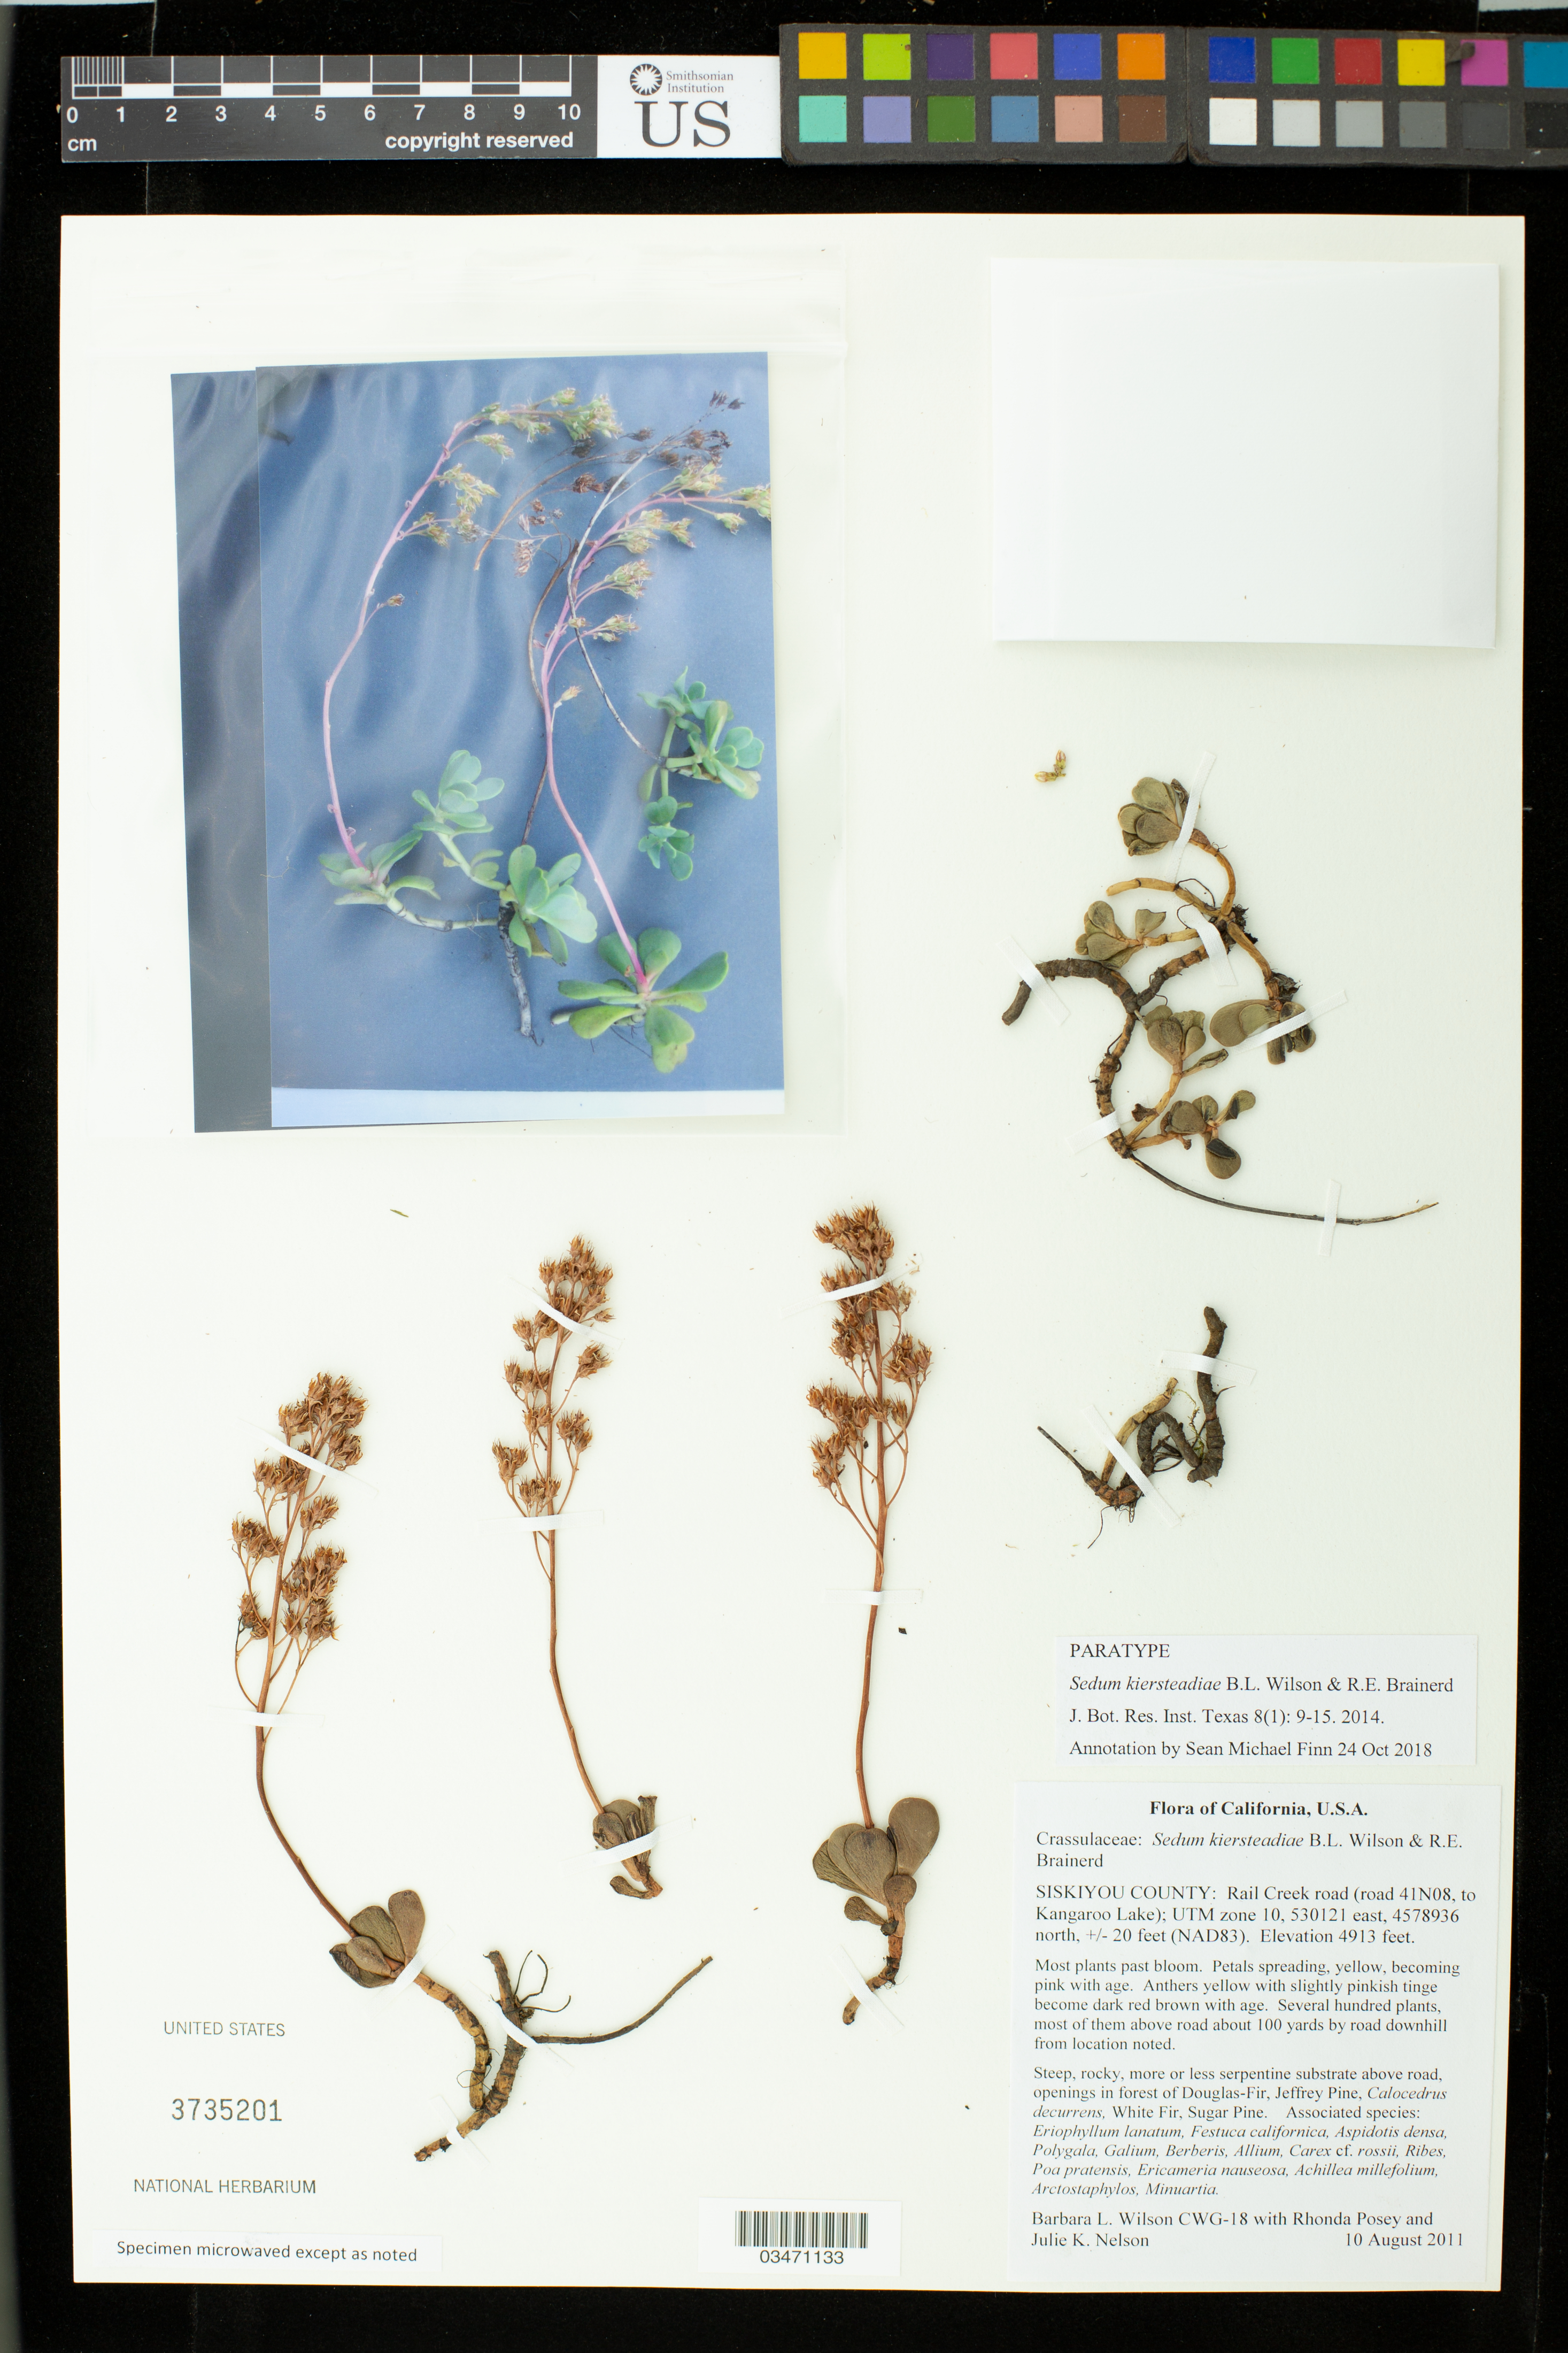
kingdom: Plantae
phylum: Tracheophyta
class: Magnoliopsida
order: Saxifragales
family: Crassulaceae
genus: Sedum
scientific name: Sedum kiersteadiae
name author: B.L. Wilson & R.E. Brainerd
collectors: B. L. Wilson, R. Posey & J. K. Nelson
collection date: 2011-08-10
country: United States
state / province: California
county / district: Siskiyou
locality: Rail Creek road (road 41N08, to Kangaroo Lake)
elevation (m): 1497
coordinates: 4578936 N, 530121 E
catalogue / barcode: US 3735201